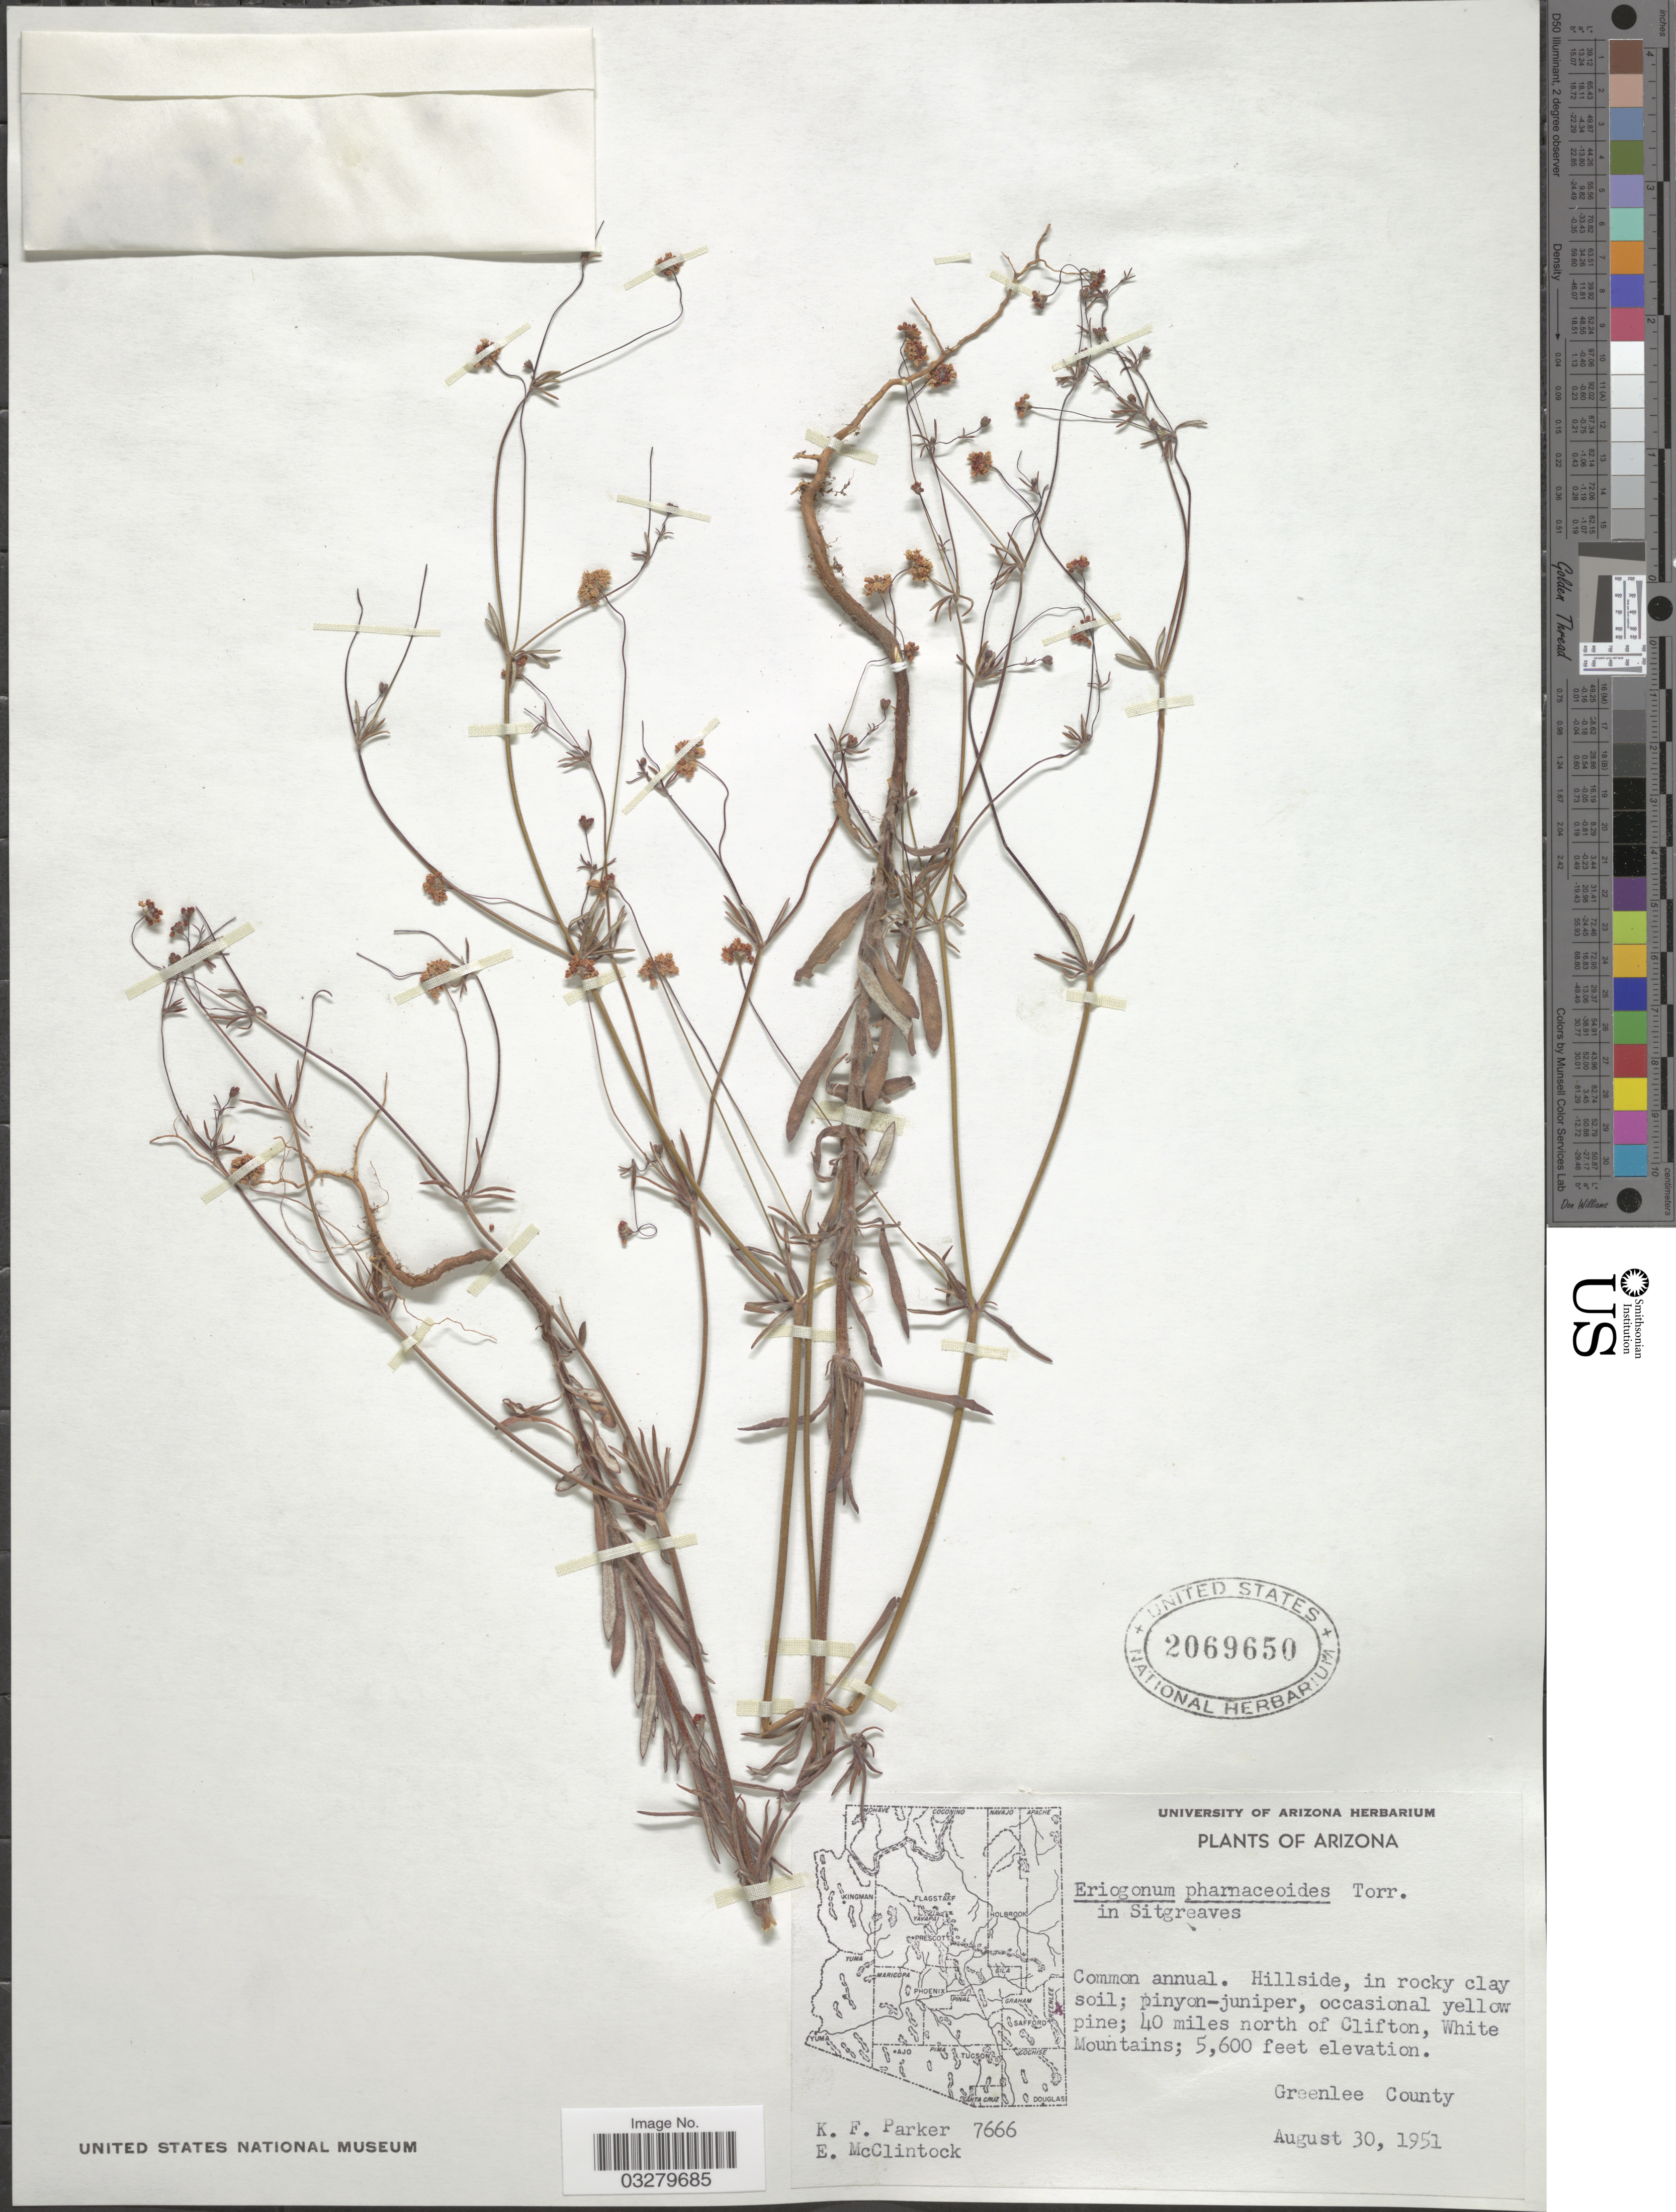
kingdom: Plantae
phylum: Tracheophyta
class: Magnoliopsida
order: Caryophyllales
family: Polygonaceae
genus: Eriogonum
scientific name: Eriogonum pharnaceoides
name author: Torr.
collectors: K. F. Parker & E. McClintock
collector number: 7666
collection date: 1951-08-30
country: United States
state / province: Arizona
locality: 40 miles north of Clifton, White Mountains. Greenlee County.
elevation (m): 1707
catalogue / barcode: US 2069650